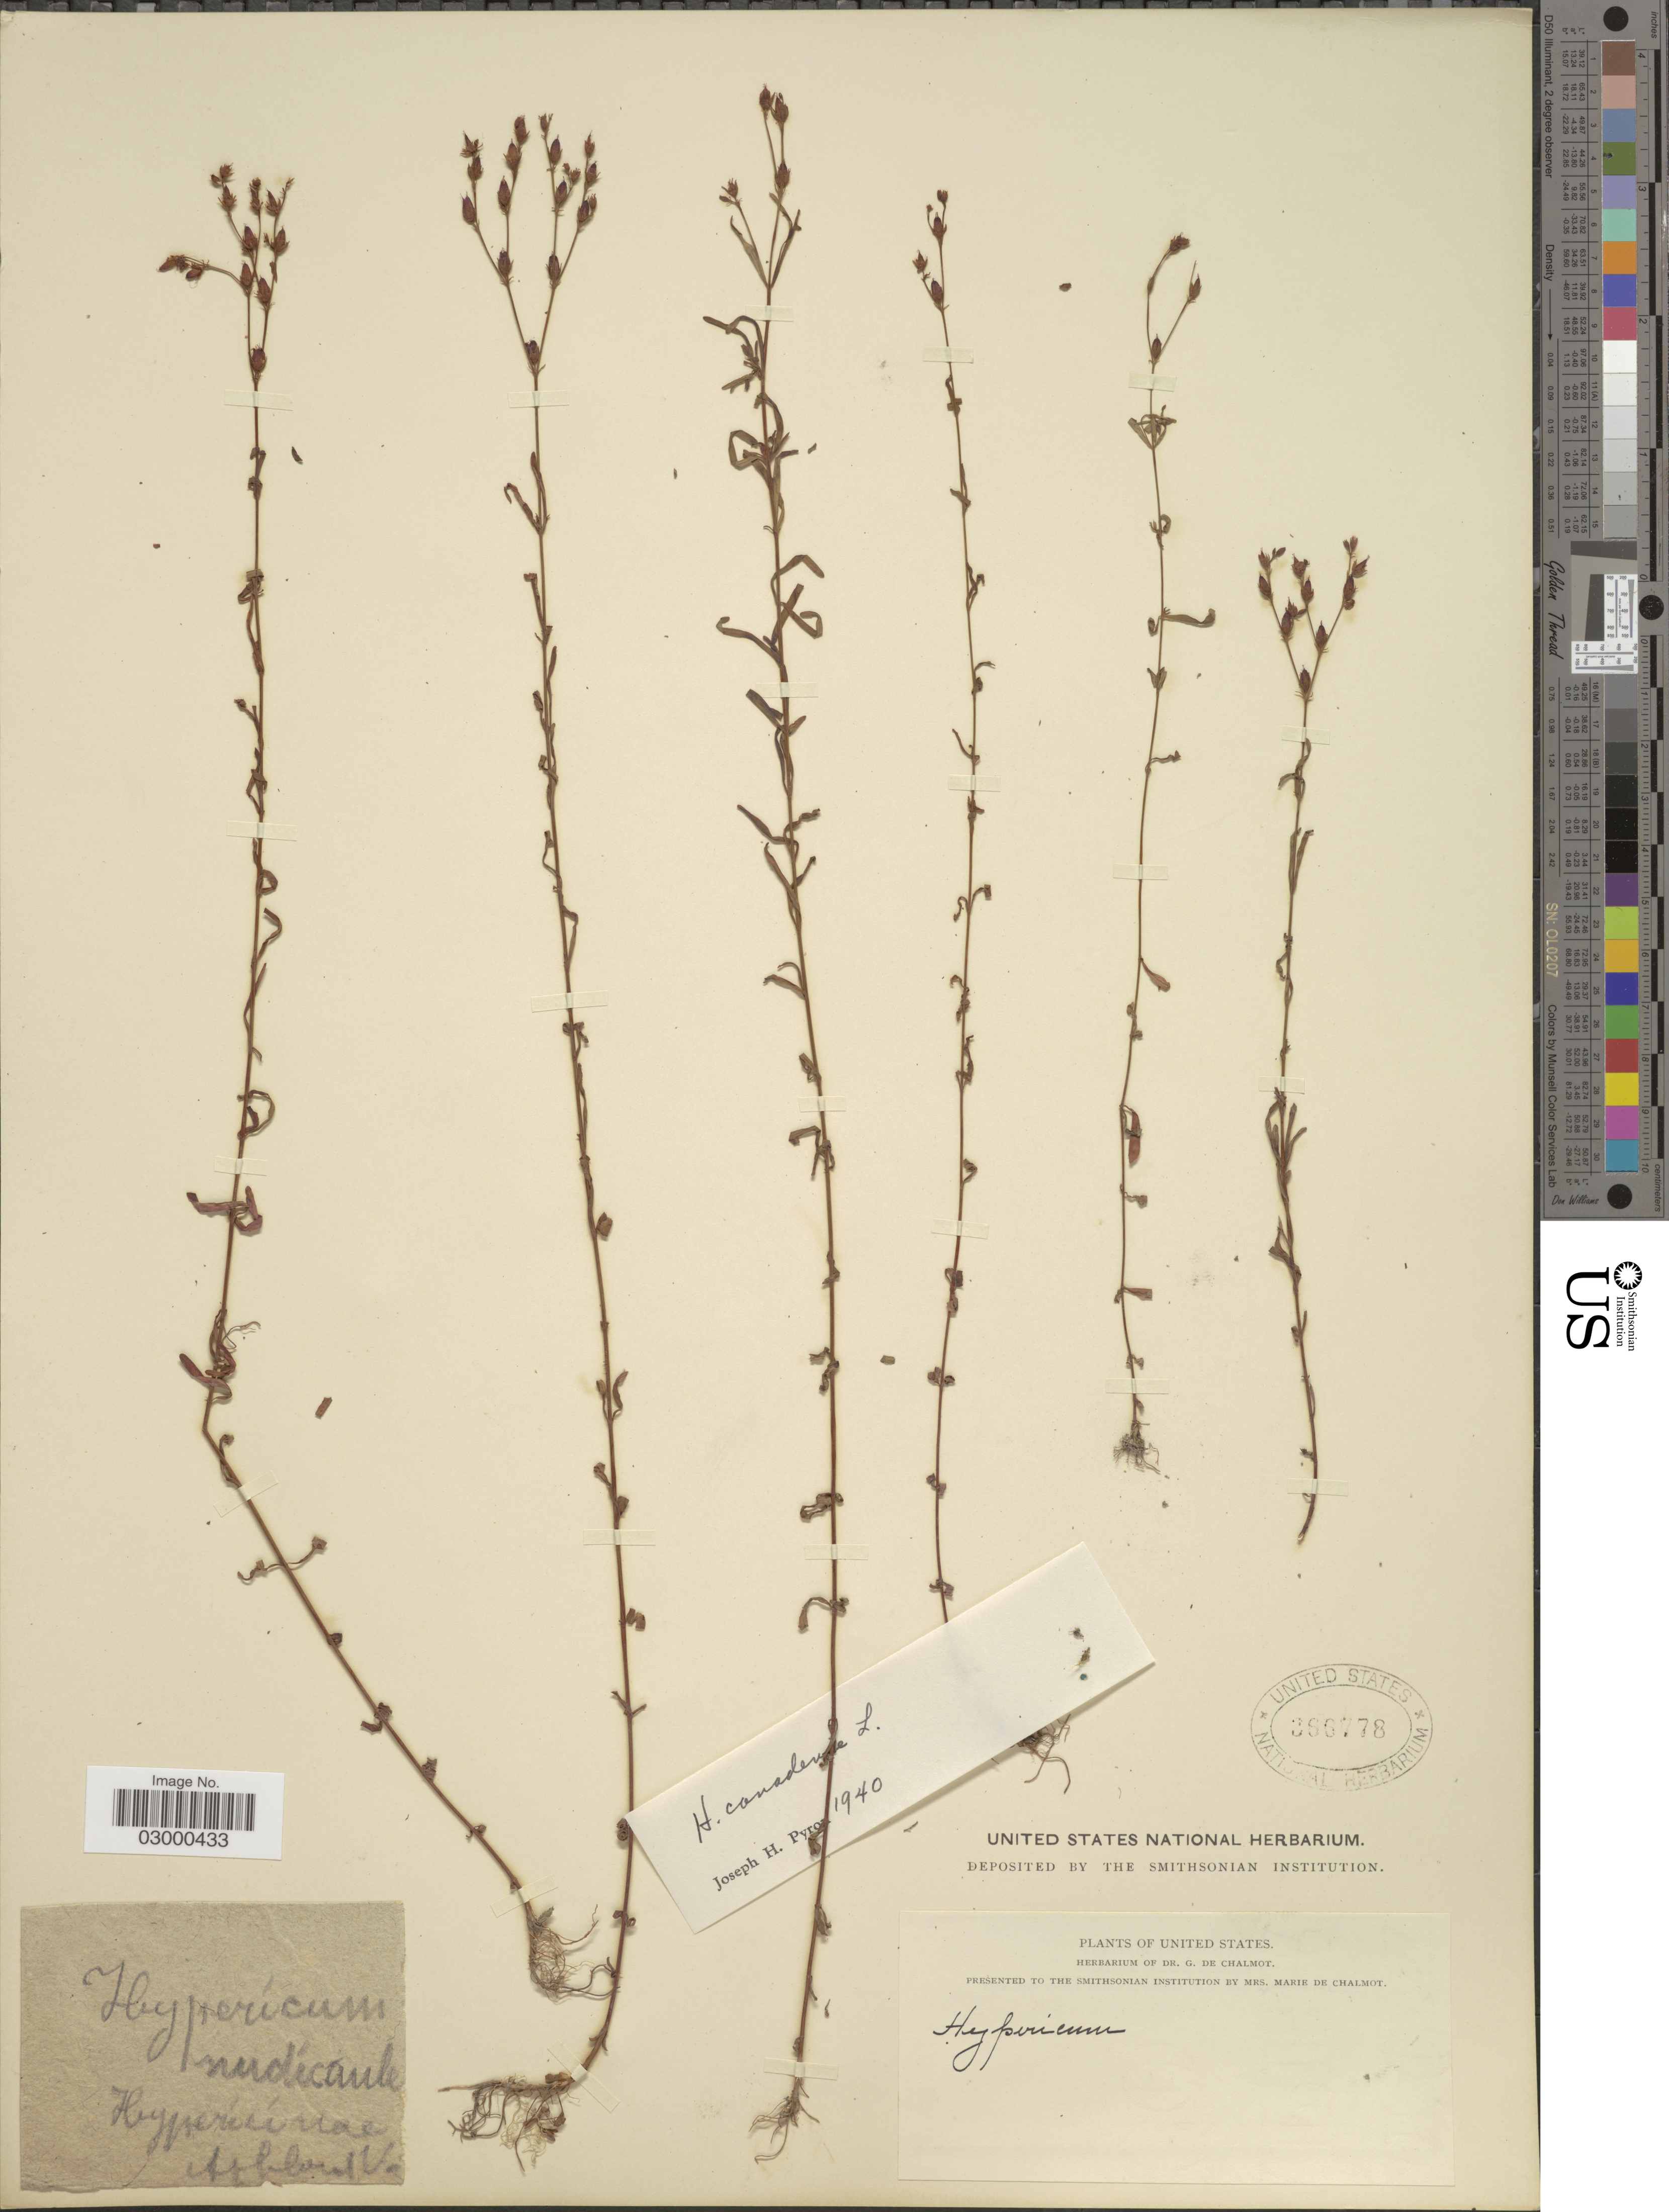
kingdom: Plantae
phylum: Tracheophyta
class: Magnoliopsida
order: Malpighiales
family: Hypericaceae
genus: Hypericum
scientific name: Hypericum canadense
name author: L.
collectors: ex herb. G. de Chalmot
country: United States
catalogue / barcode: US 366778